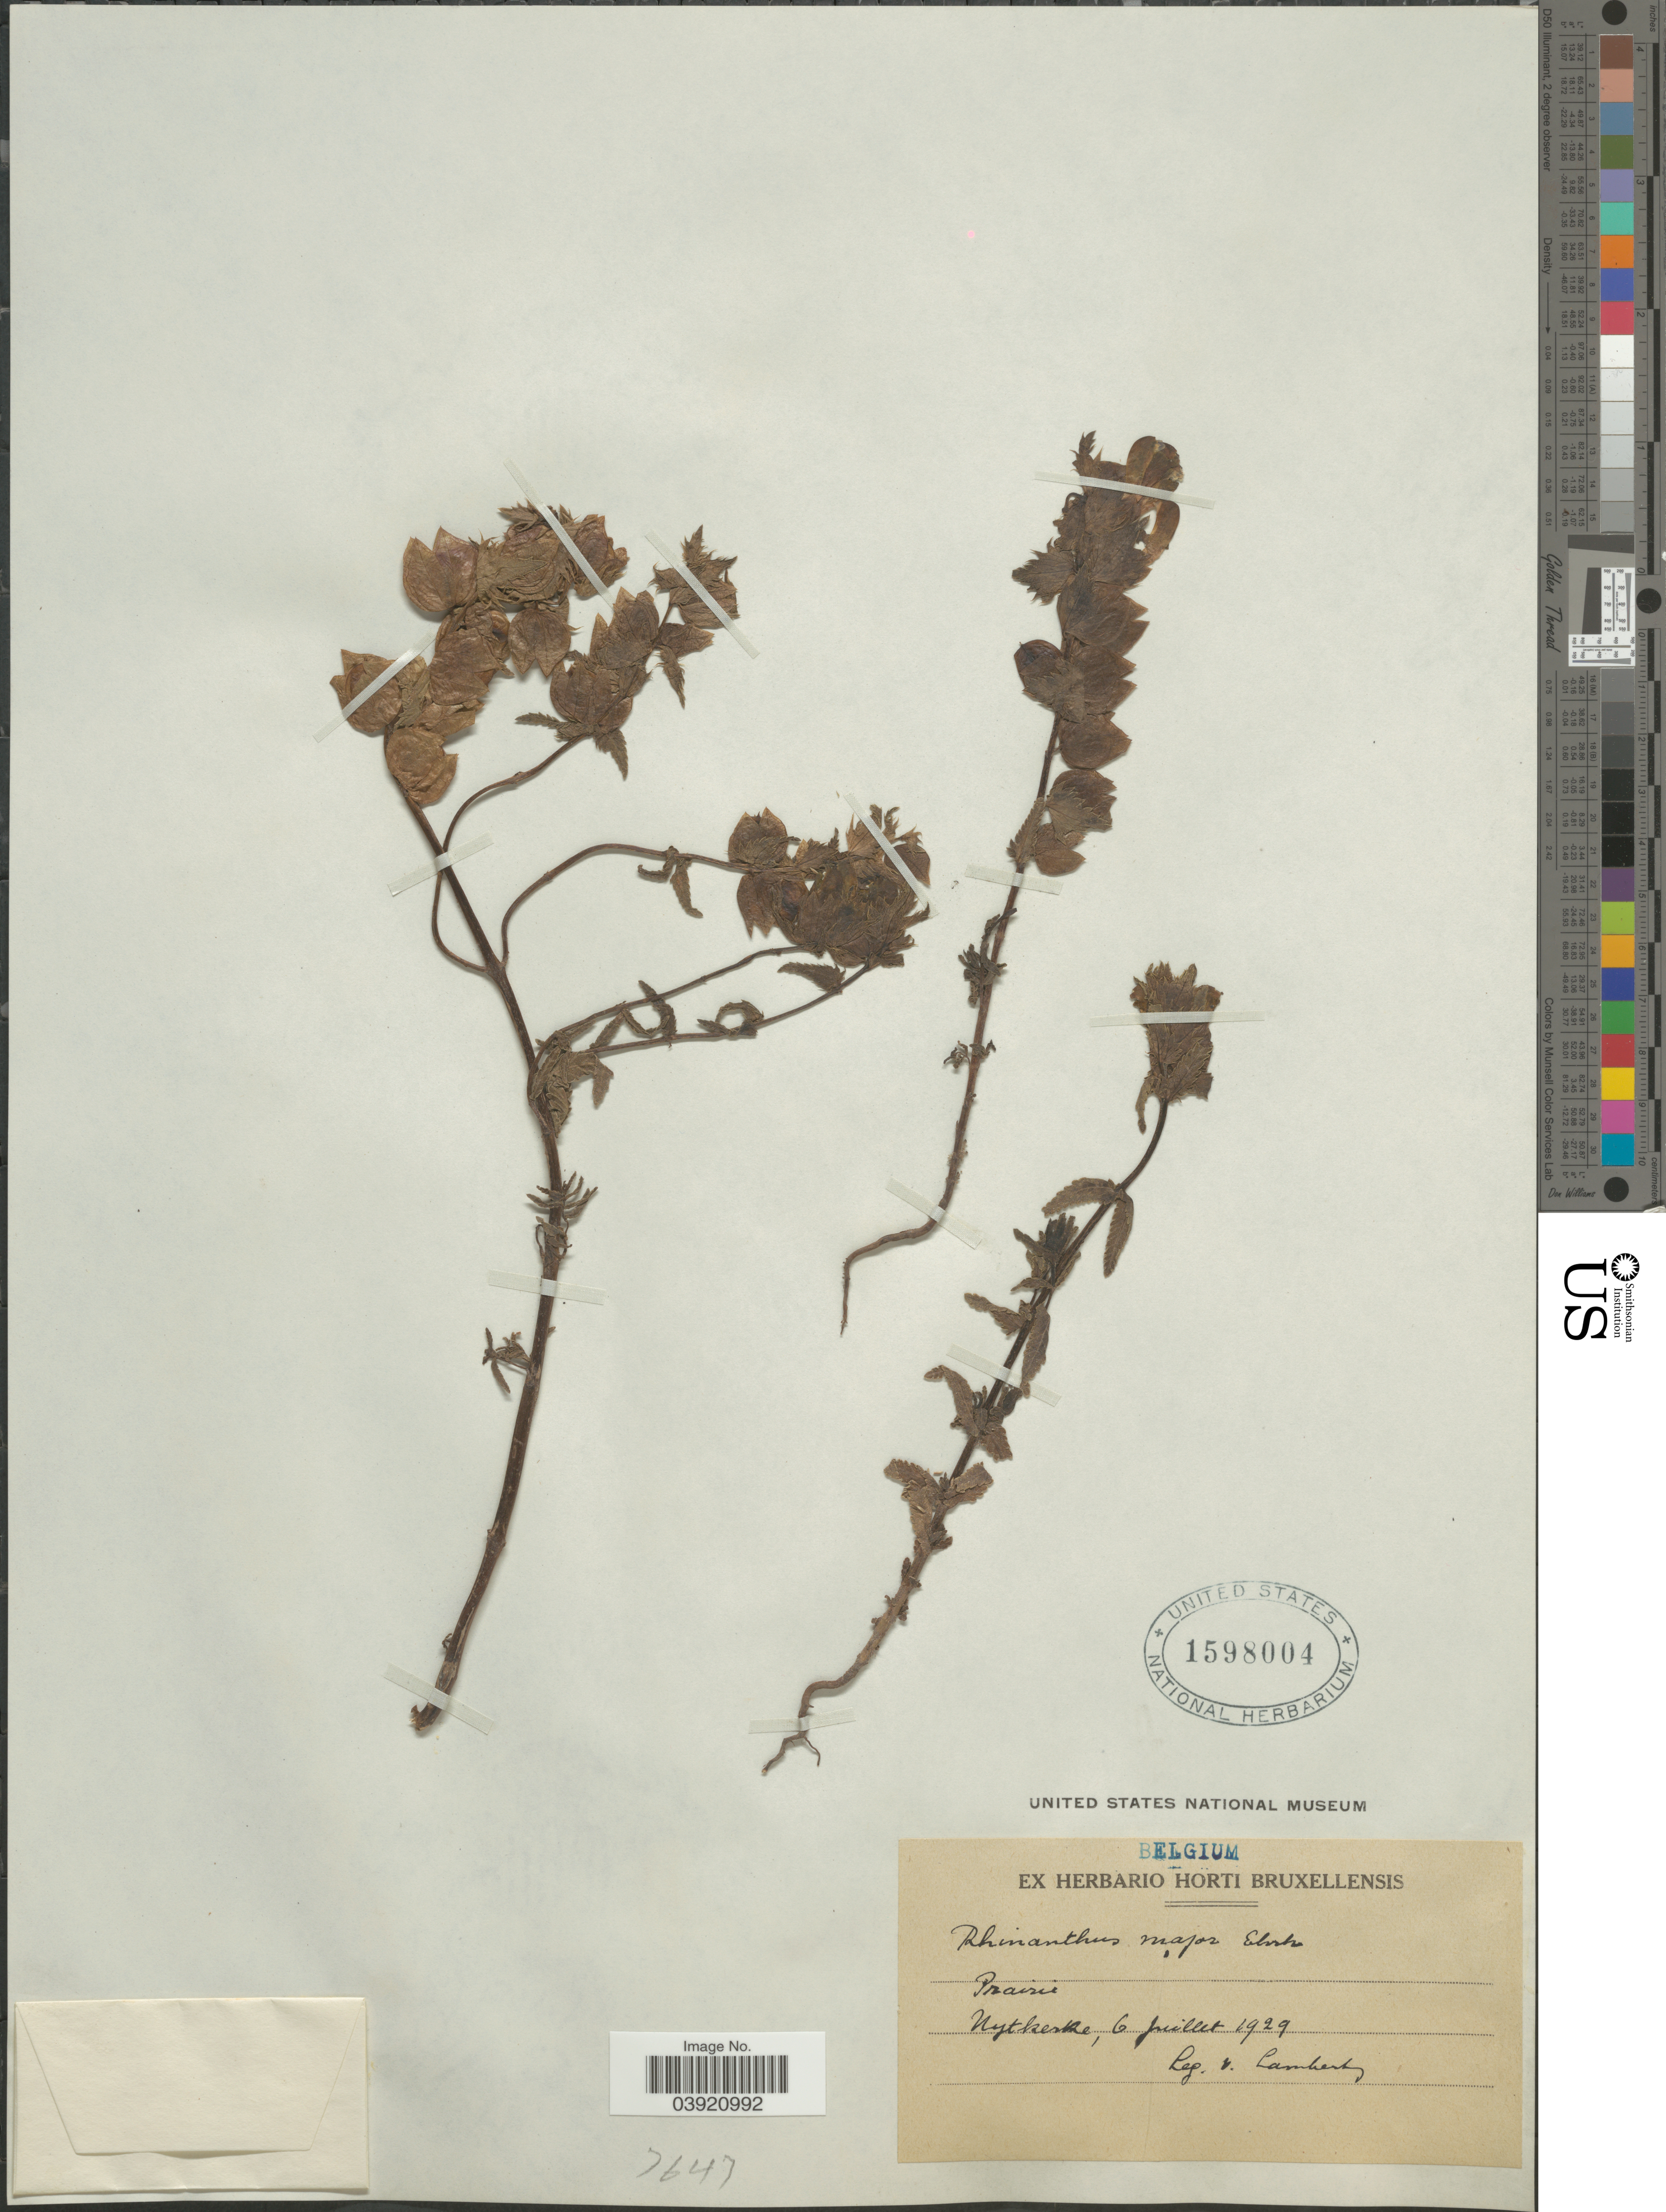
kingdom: Plantae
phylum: Tracheophyta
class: Magnoliopsida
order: Lamiales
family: Orobanchaceae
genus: Rhinanthus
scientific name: Rhinanthus major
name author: L.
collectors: V. Lambert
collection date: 1929-07-06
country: Belgium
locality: Uytkerke.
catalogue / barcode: US 1598004